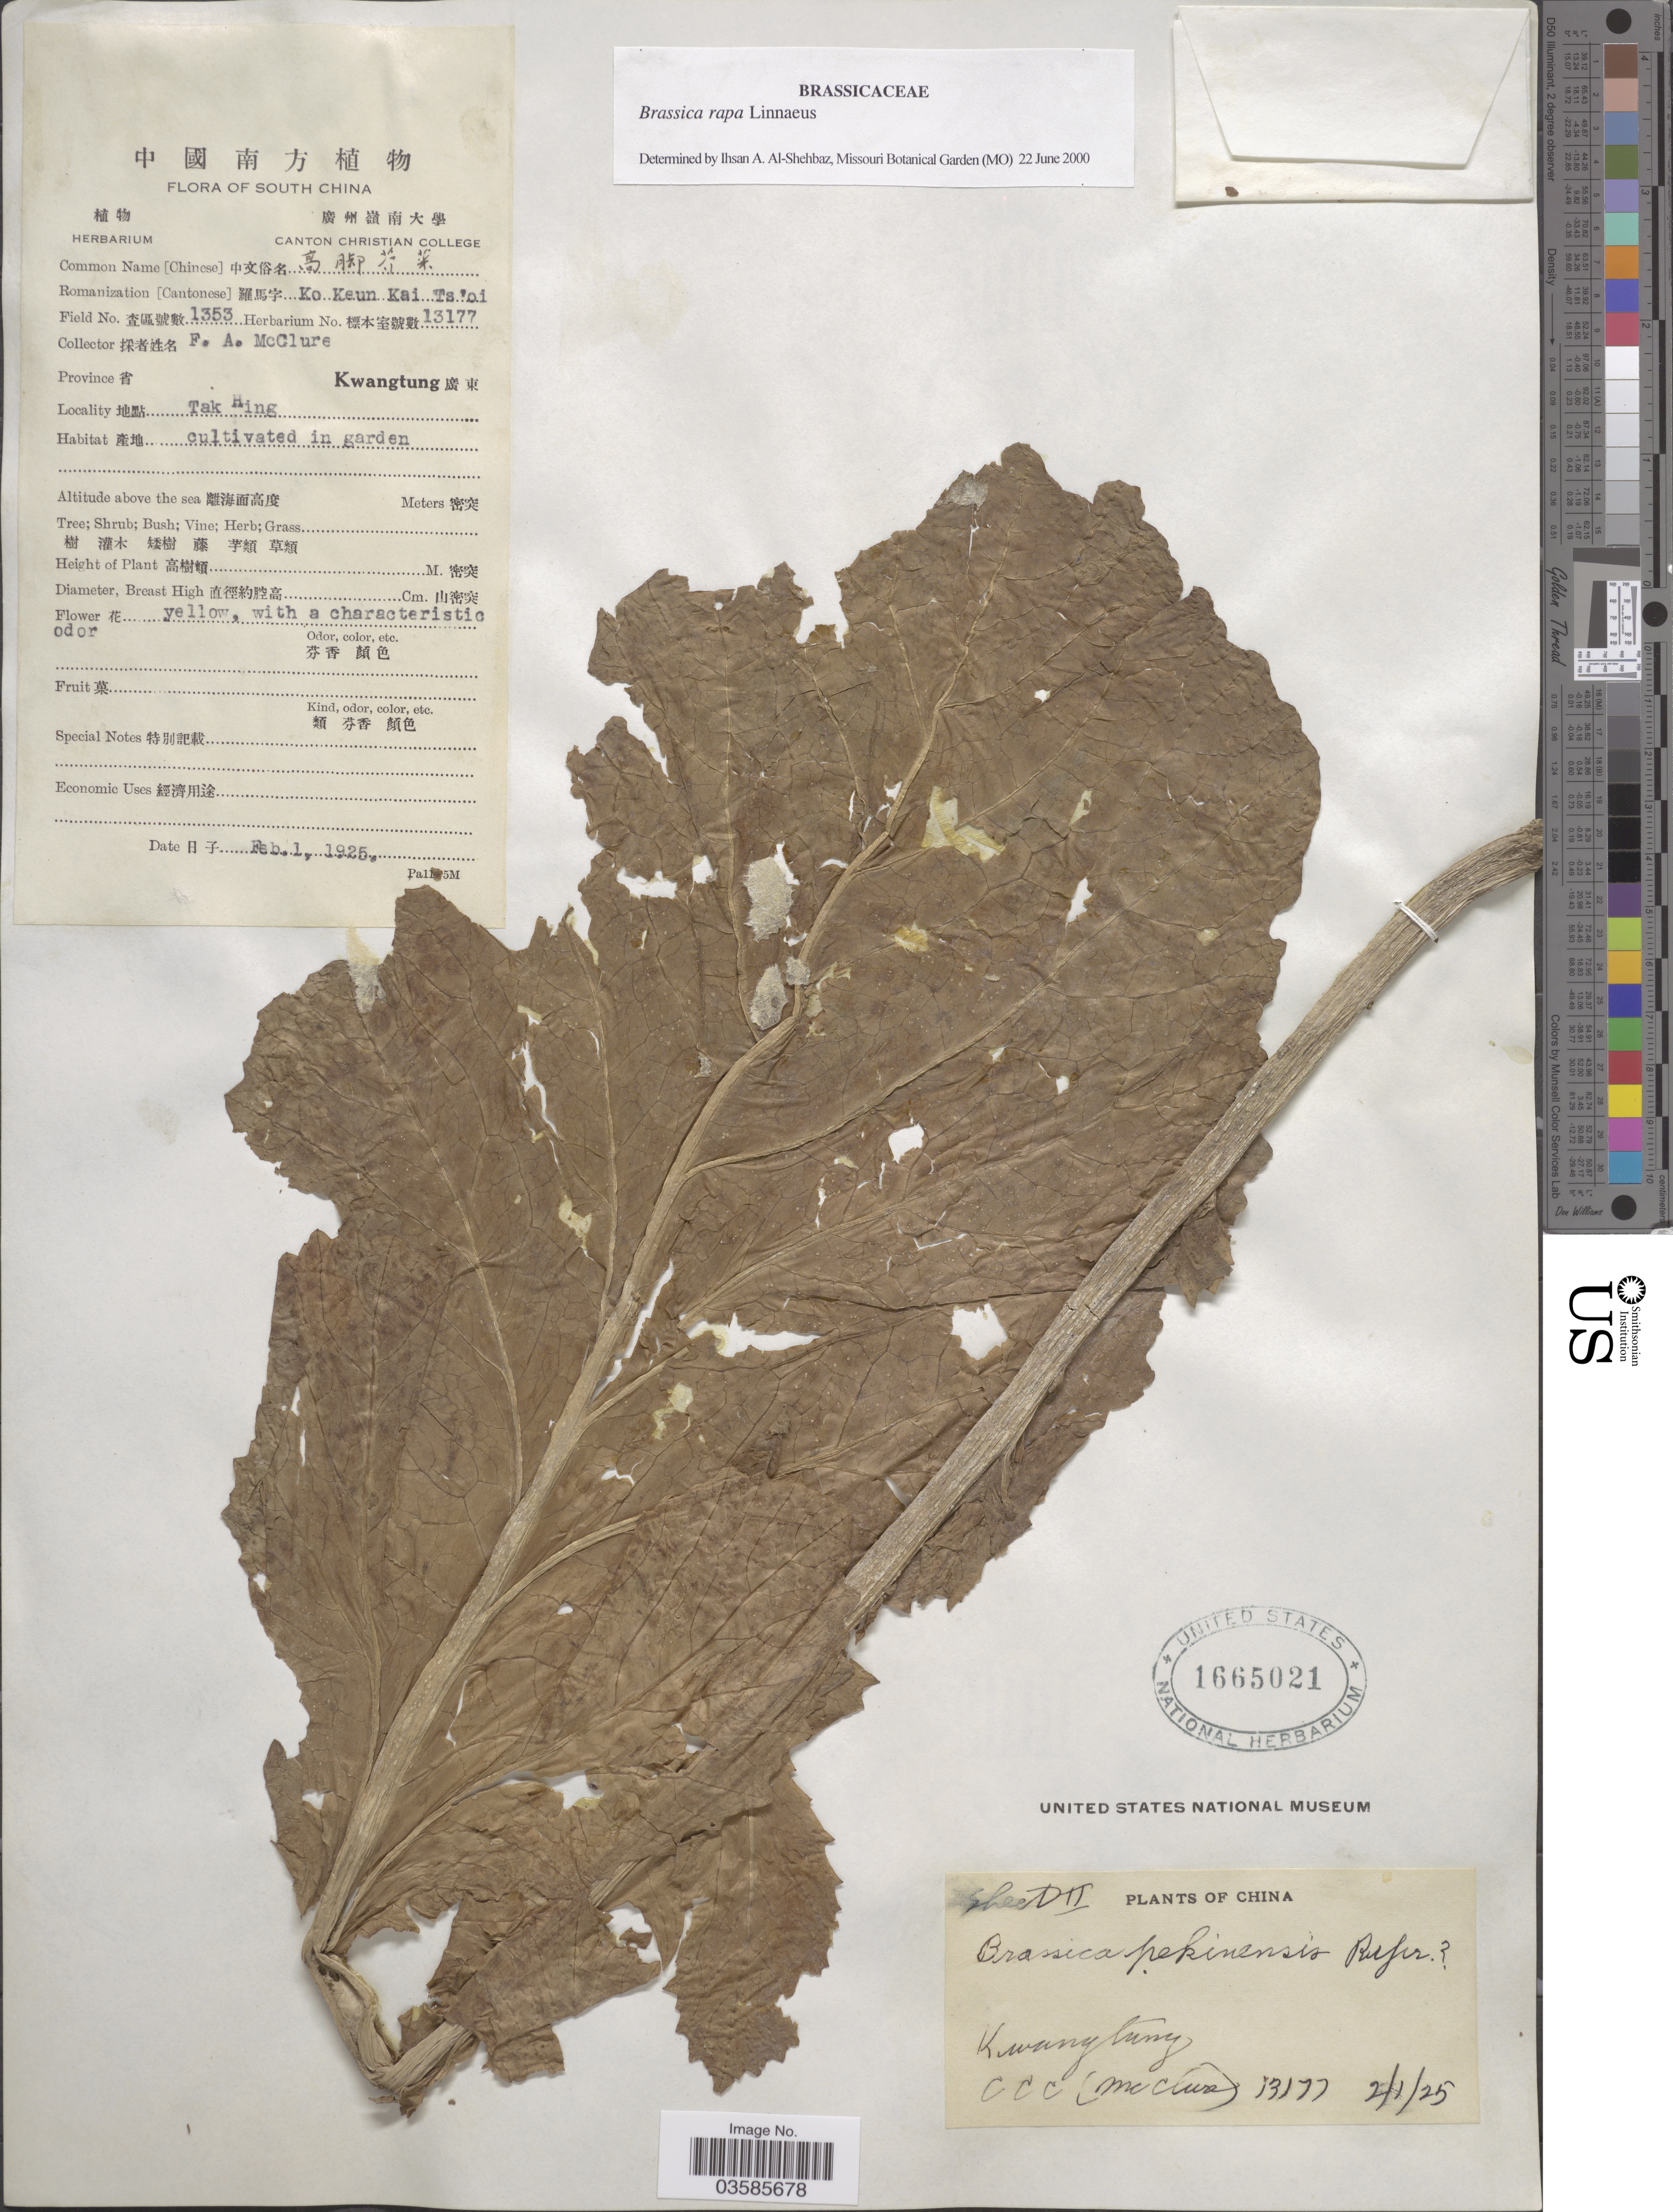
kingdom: Plantae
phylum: Tracheophyta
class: Magnoliopsida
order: Brassicales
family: Brassicaceae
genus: Brassica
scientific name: Brassica rapa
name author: L.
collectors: F. A. McClure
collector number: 13177/1353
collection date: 1925-02-01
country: China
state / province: Guangdong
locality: South China. Tak Hing. Kwangtung.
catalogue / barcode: US 1665021